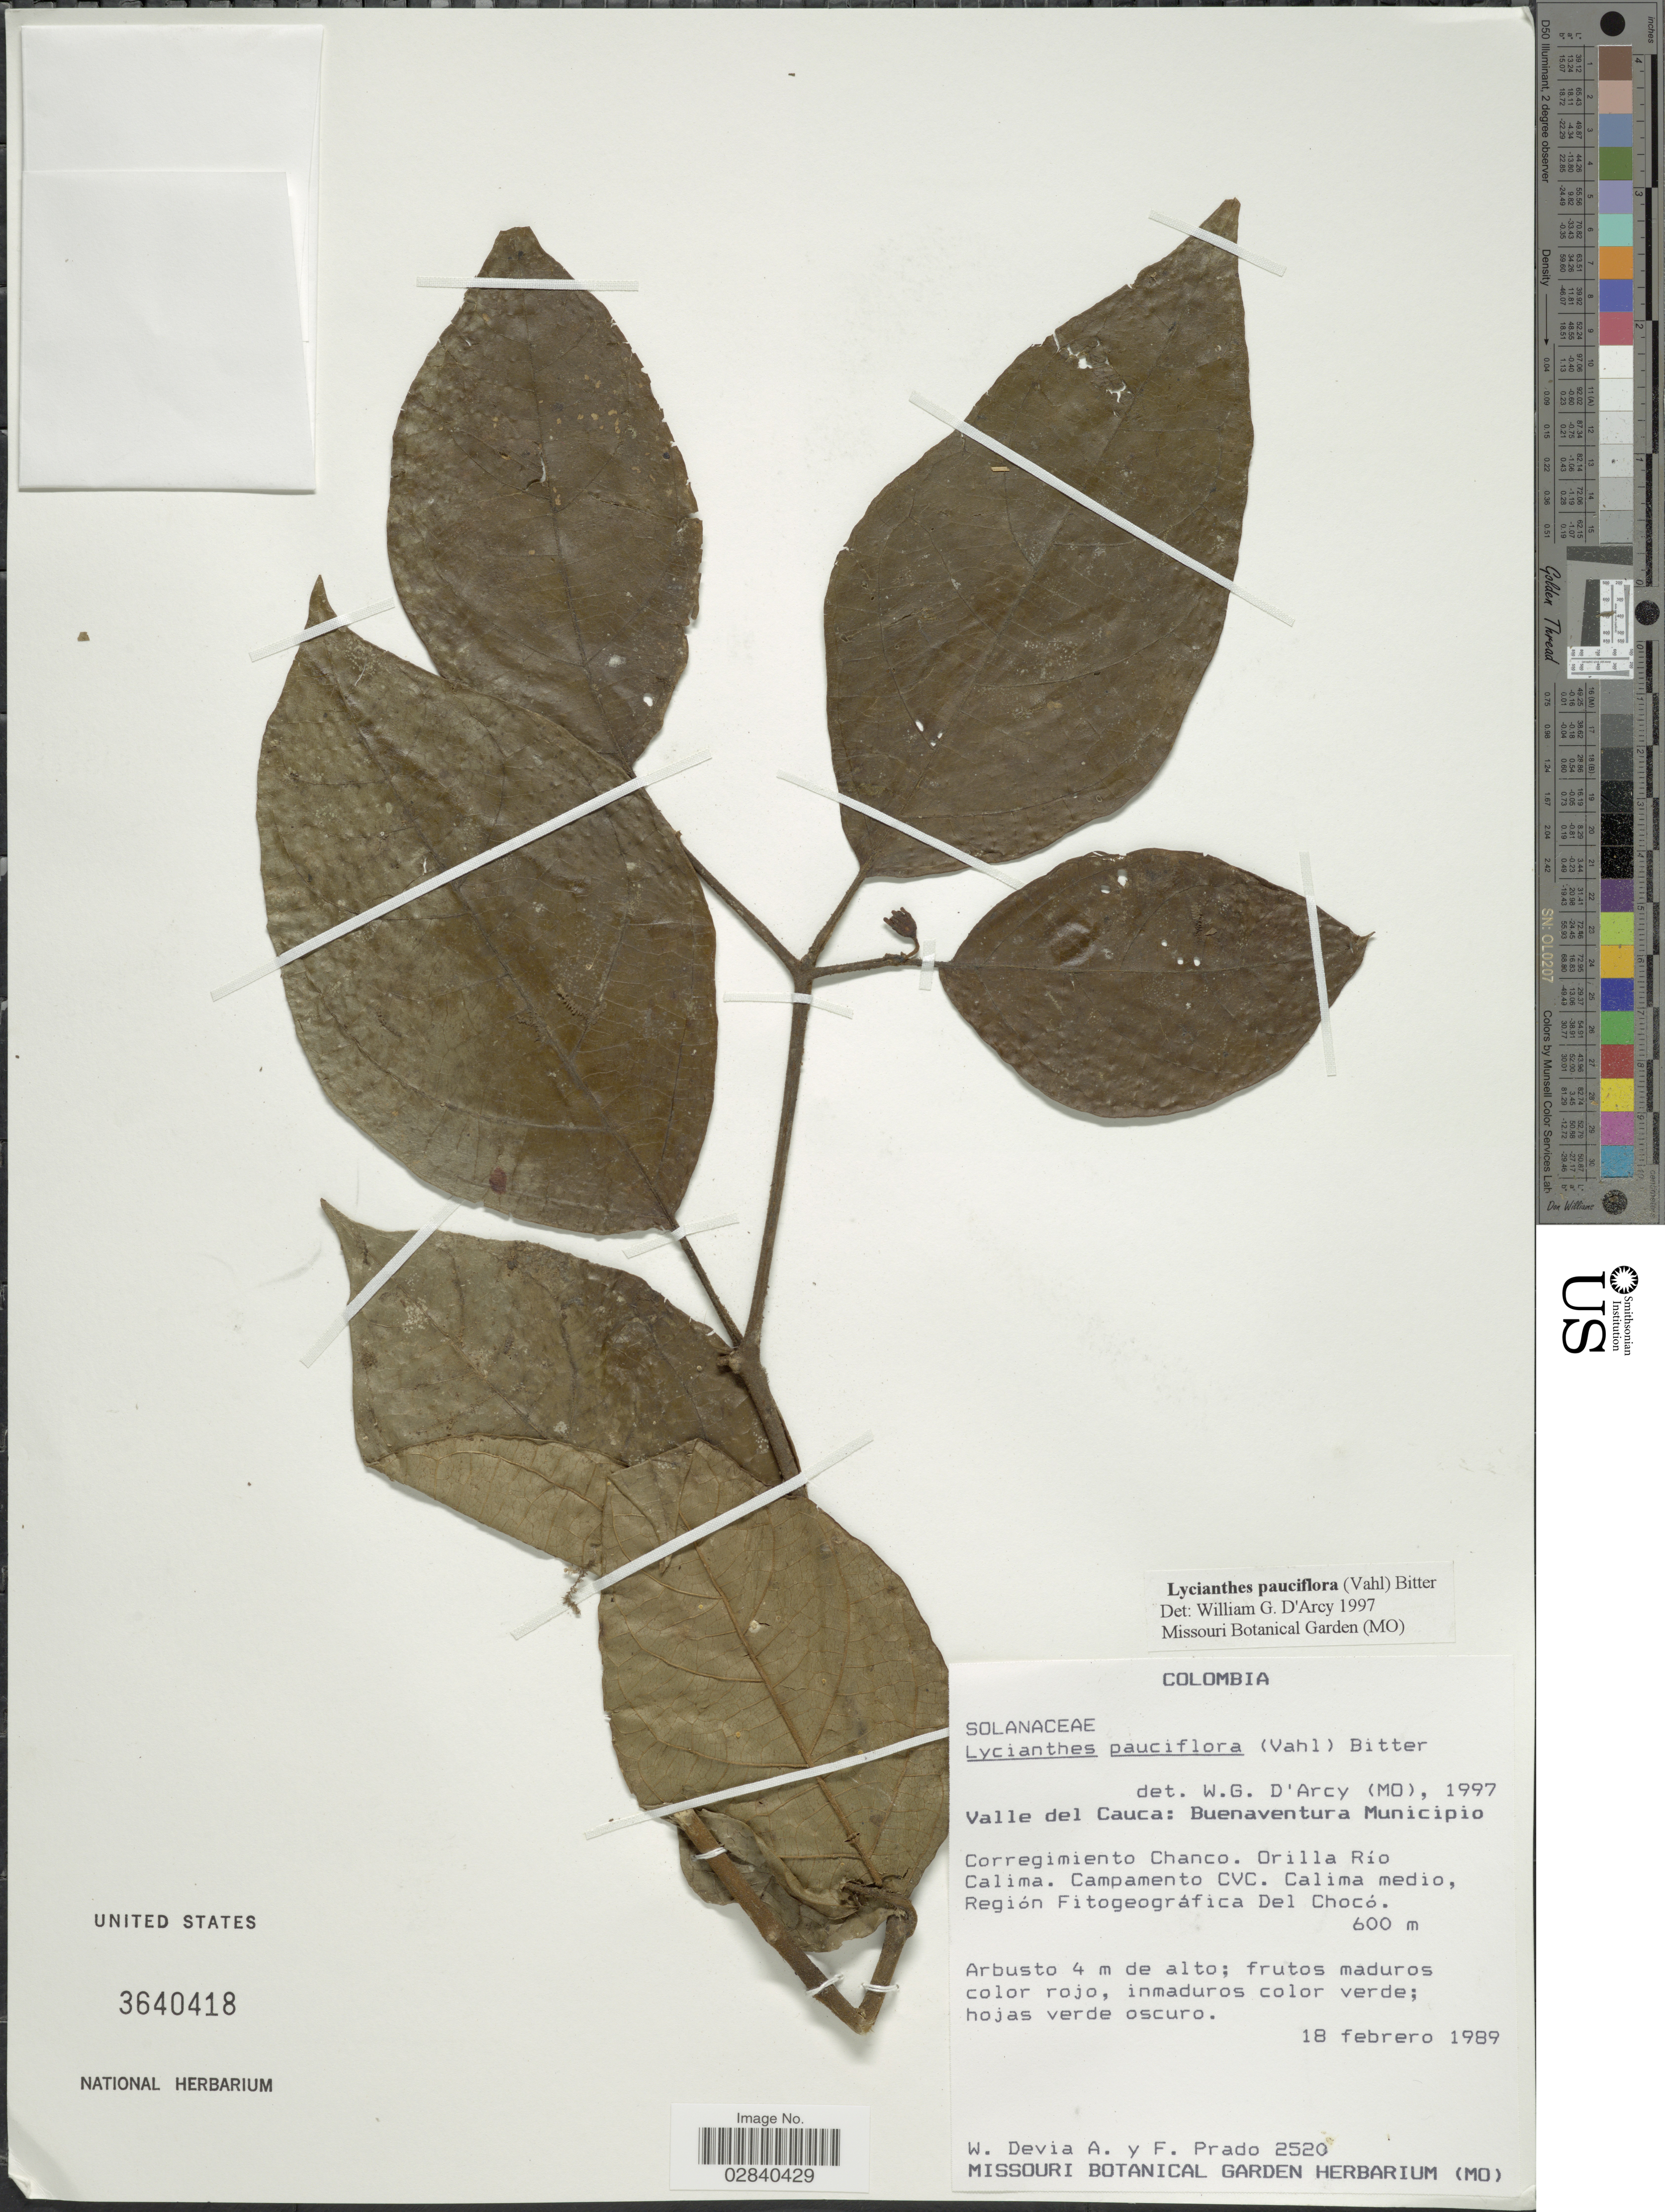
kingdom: Plantae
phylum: Tracheophyta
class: Magnoliopsida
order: Solanales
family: Solanaceae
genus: Lycianthes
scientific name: Lycianthes pauciflora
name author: (Vahl) Bitter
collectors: W. Devia A. & F. Prado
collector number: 2520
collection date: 1989-02-18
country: Colombia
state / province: Valle del Cauca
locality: Valle del Cauca: Buenaventura Municipio, Corregimiento Chanco, Orilla Río Calima, Campamento CVC, Calima medio, Región Fitogeográfica Del Chocò.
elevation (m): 600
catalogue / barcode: US 3640418